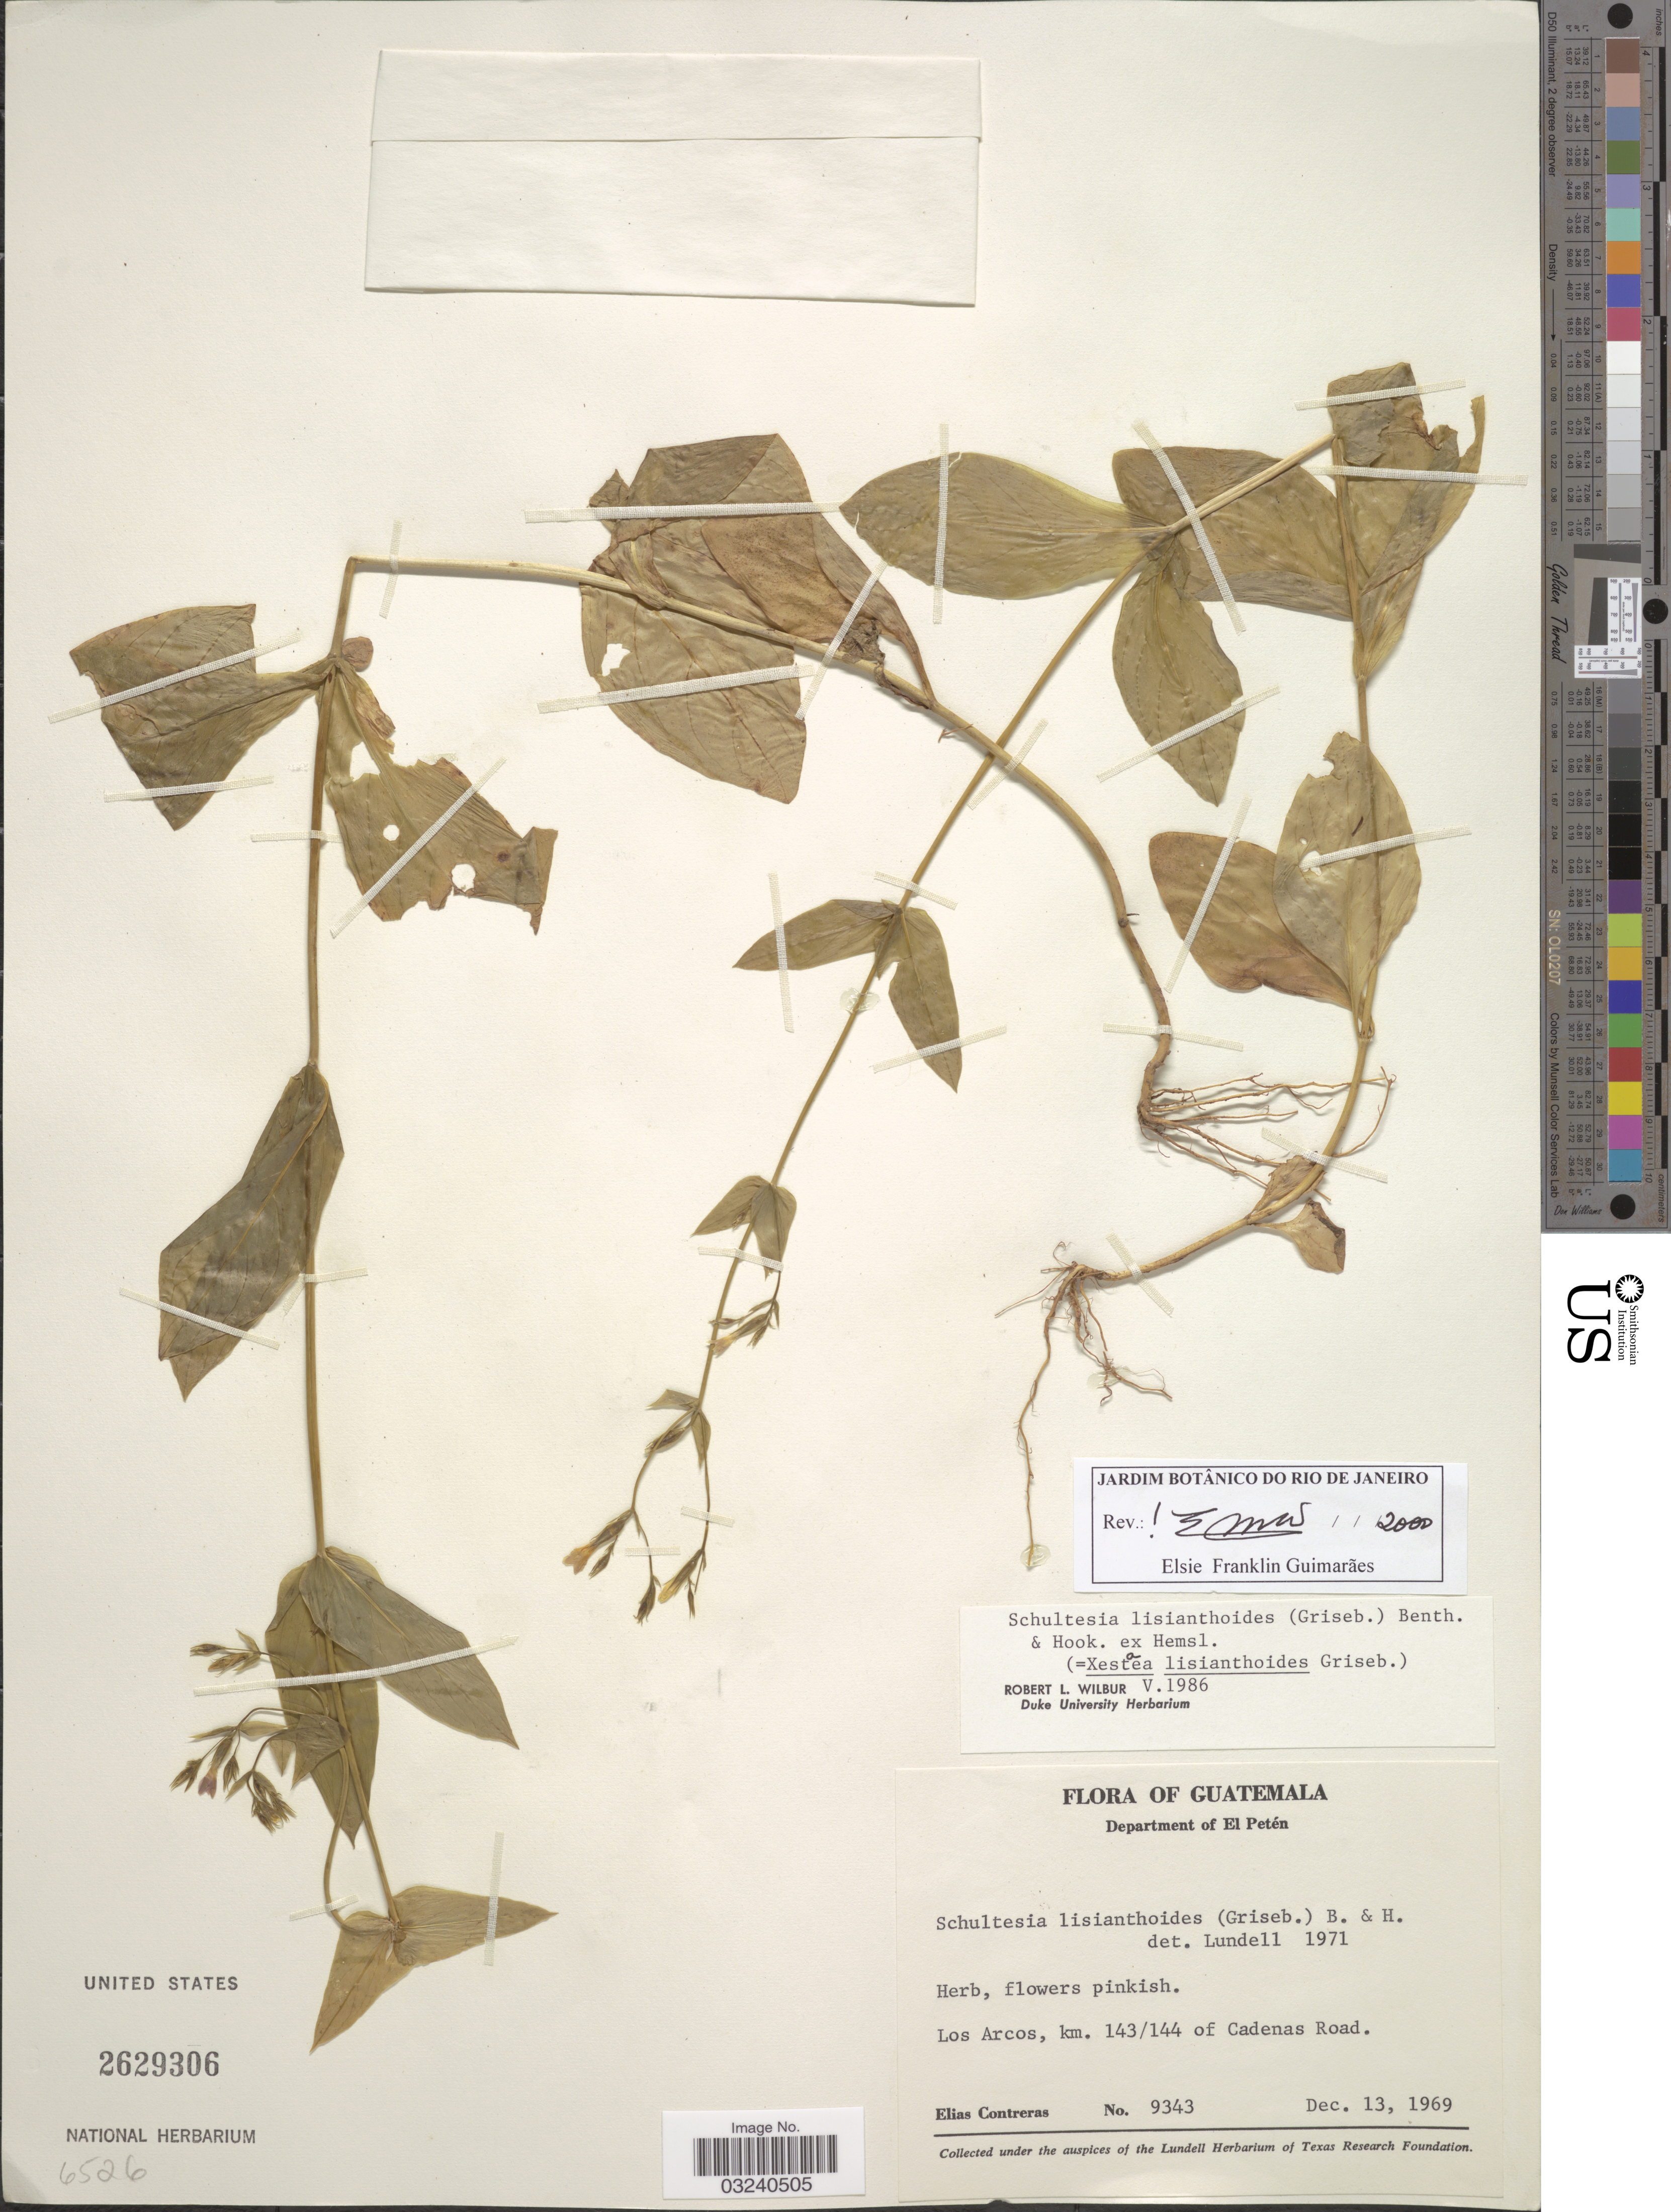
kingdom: Plantae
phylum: Tracheophyta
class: Magnoliopsida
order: Gentianales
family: Gentianaceae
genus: Schultesia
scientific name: Schultesia lisianthoides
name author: (Griseb.) Benth. & Hook. f. ex Hemsl.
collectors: E. Contreras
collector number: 9343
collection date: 1969-12-13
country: Guatemala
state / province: El Petén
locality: Department of El Petén. Los Arcos, km. 143/144 of Cadenas Road.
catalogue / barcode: US 2629306